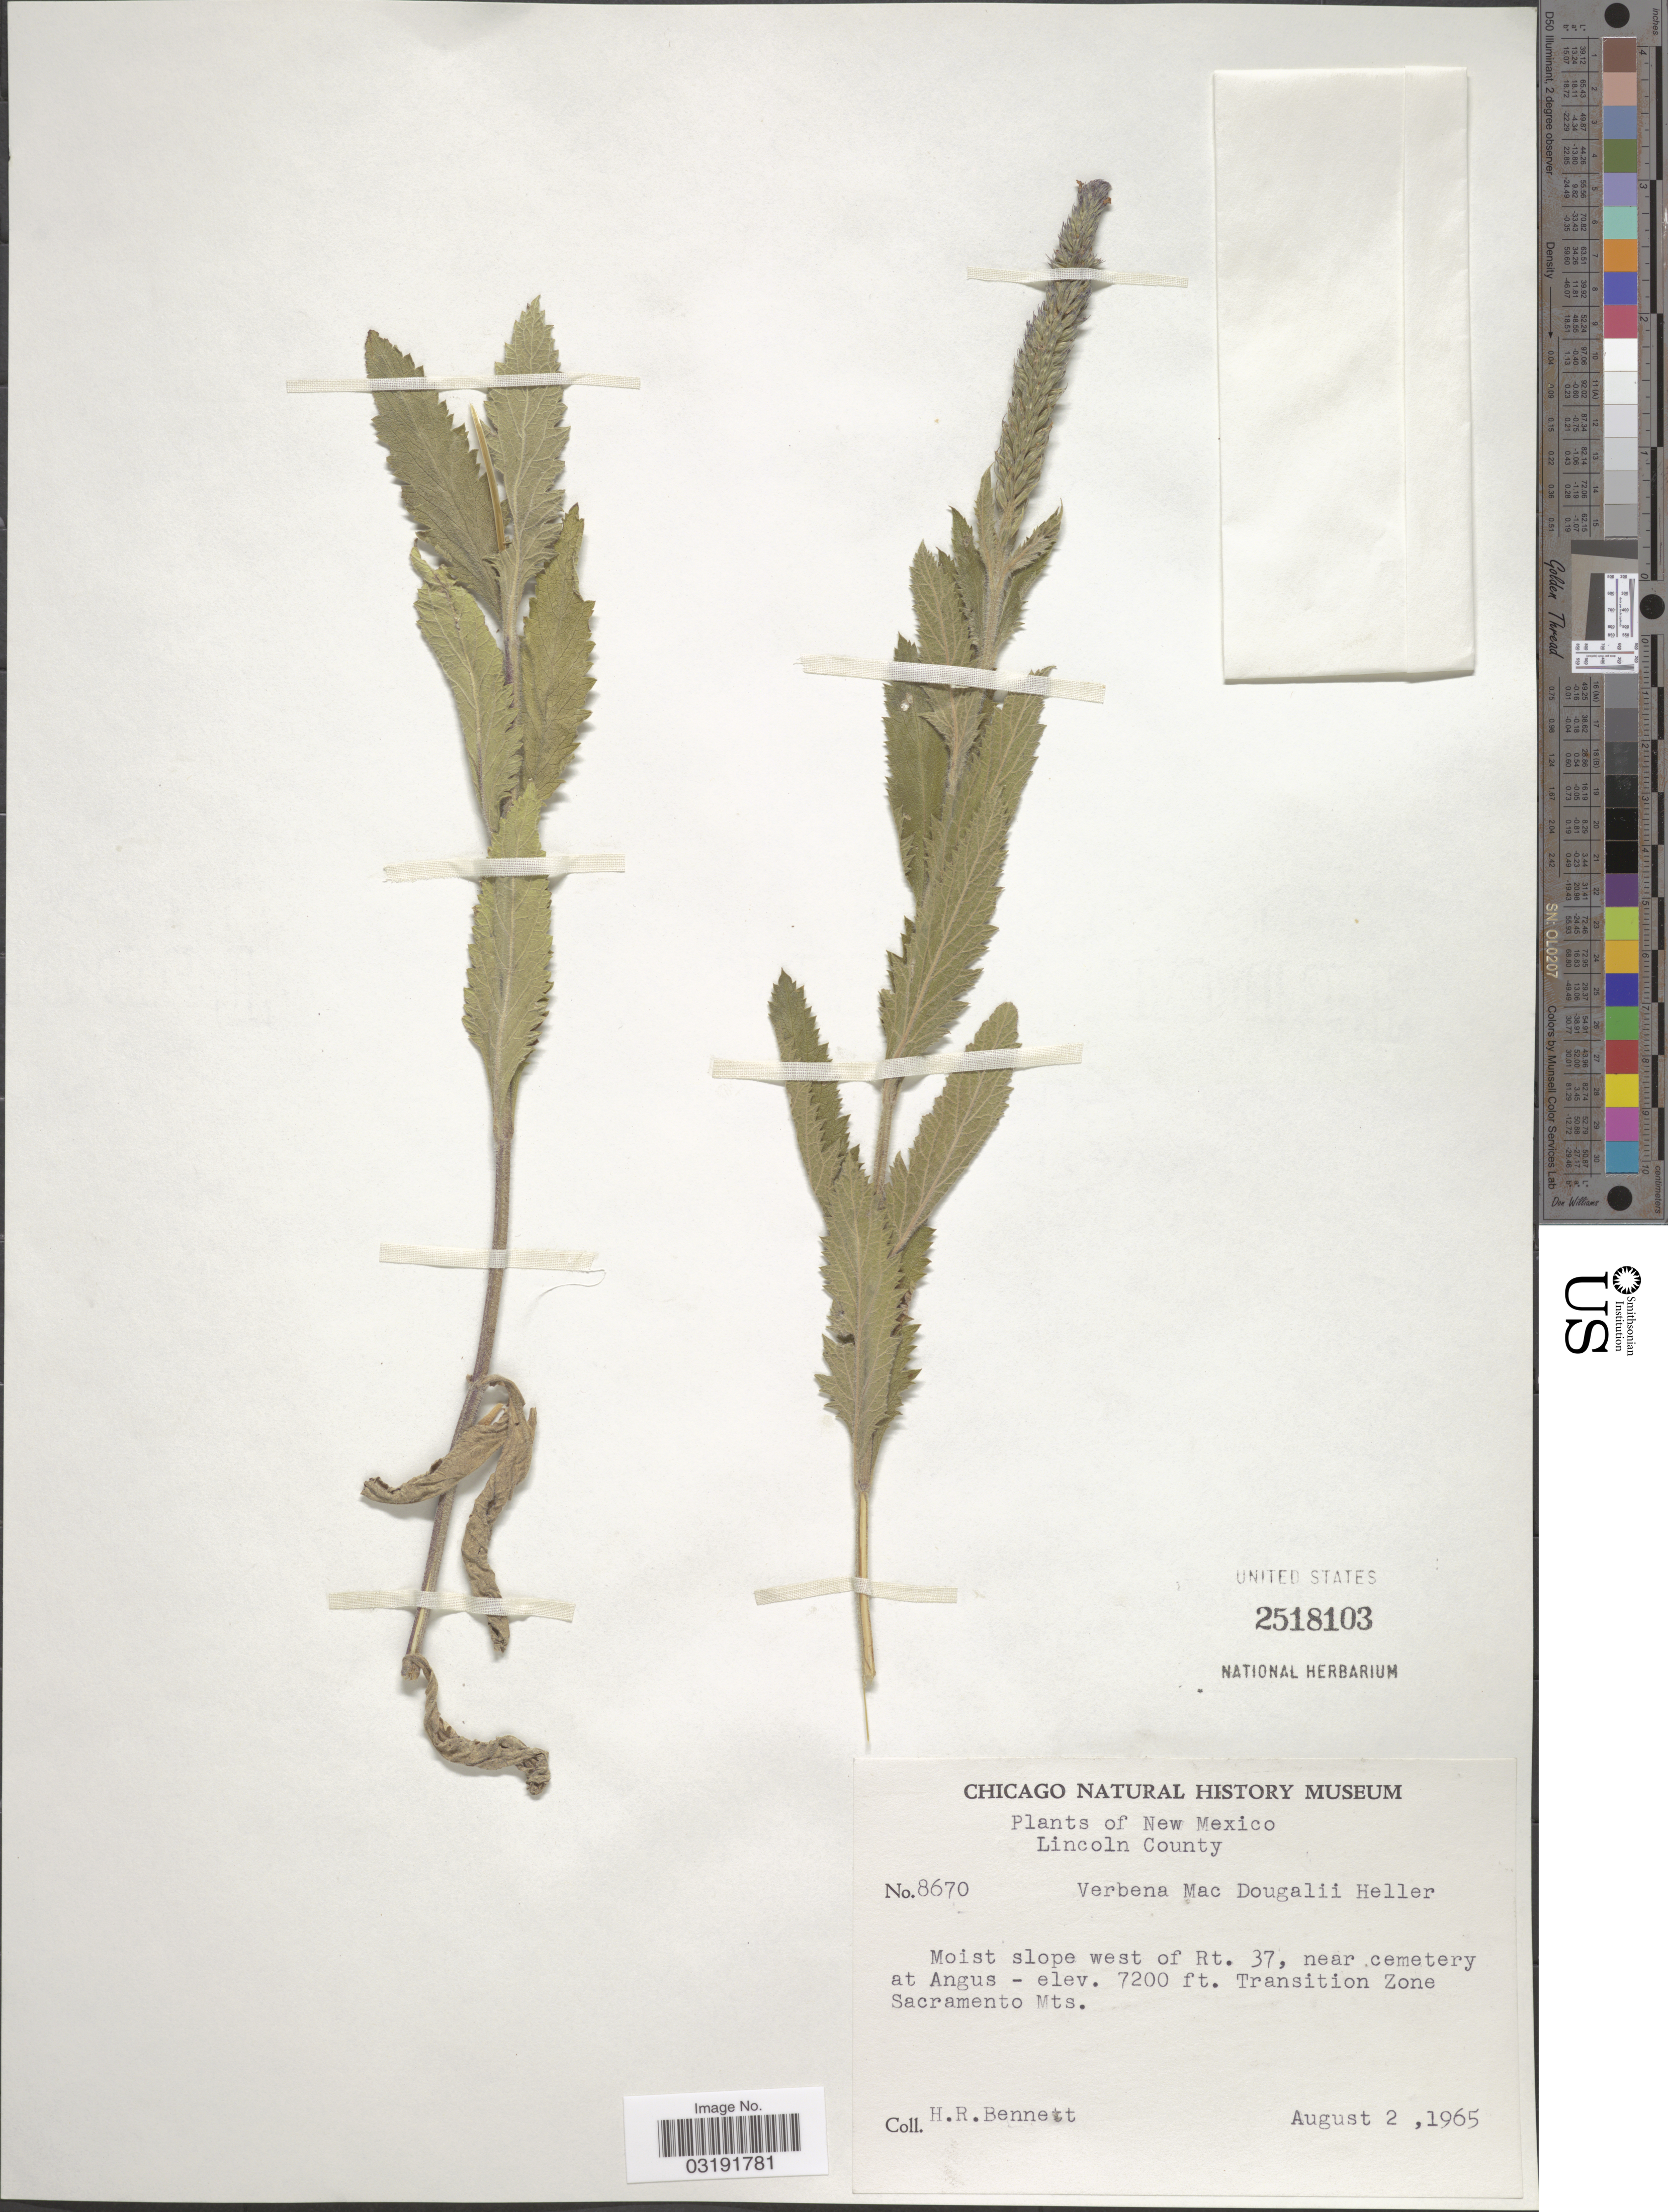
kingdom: Plantae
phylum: Tracheophyta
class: Magnoliopsida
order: Lamiales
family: Verbenaceae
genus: Verbena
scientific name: Verbena macdougalii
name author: A. Heller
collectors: H. R. Bennett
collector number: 8670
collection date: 1965-08-02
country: United States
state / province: New Mexico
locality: Lincoln County. Moist slope west of Rt. 37, near cemetery at Angus. Transition Zone Sacramento Mts.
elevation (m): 2195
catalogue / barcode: US 2518103